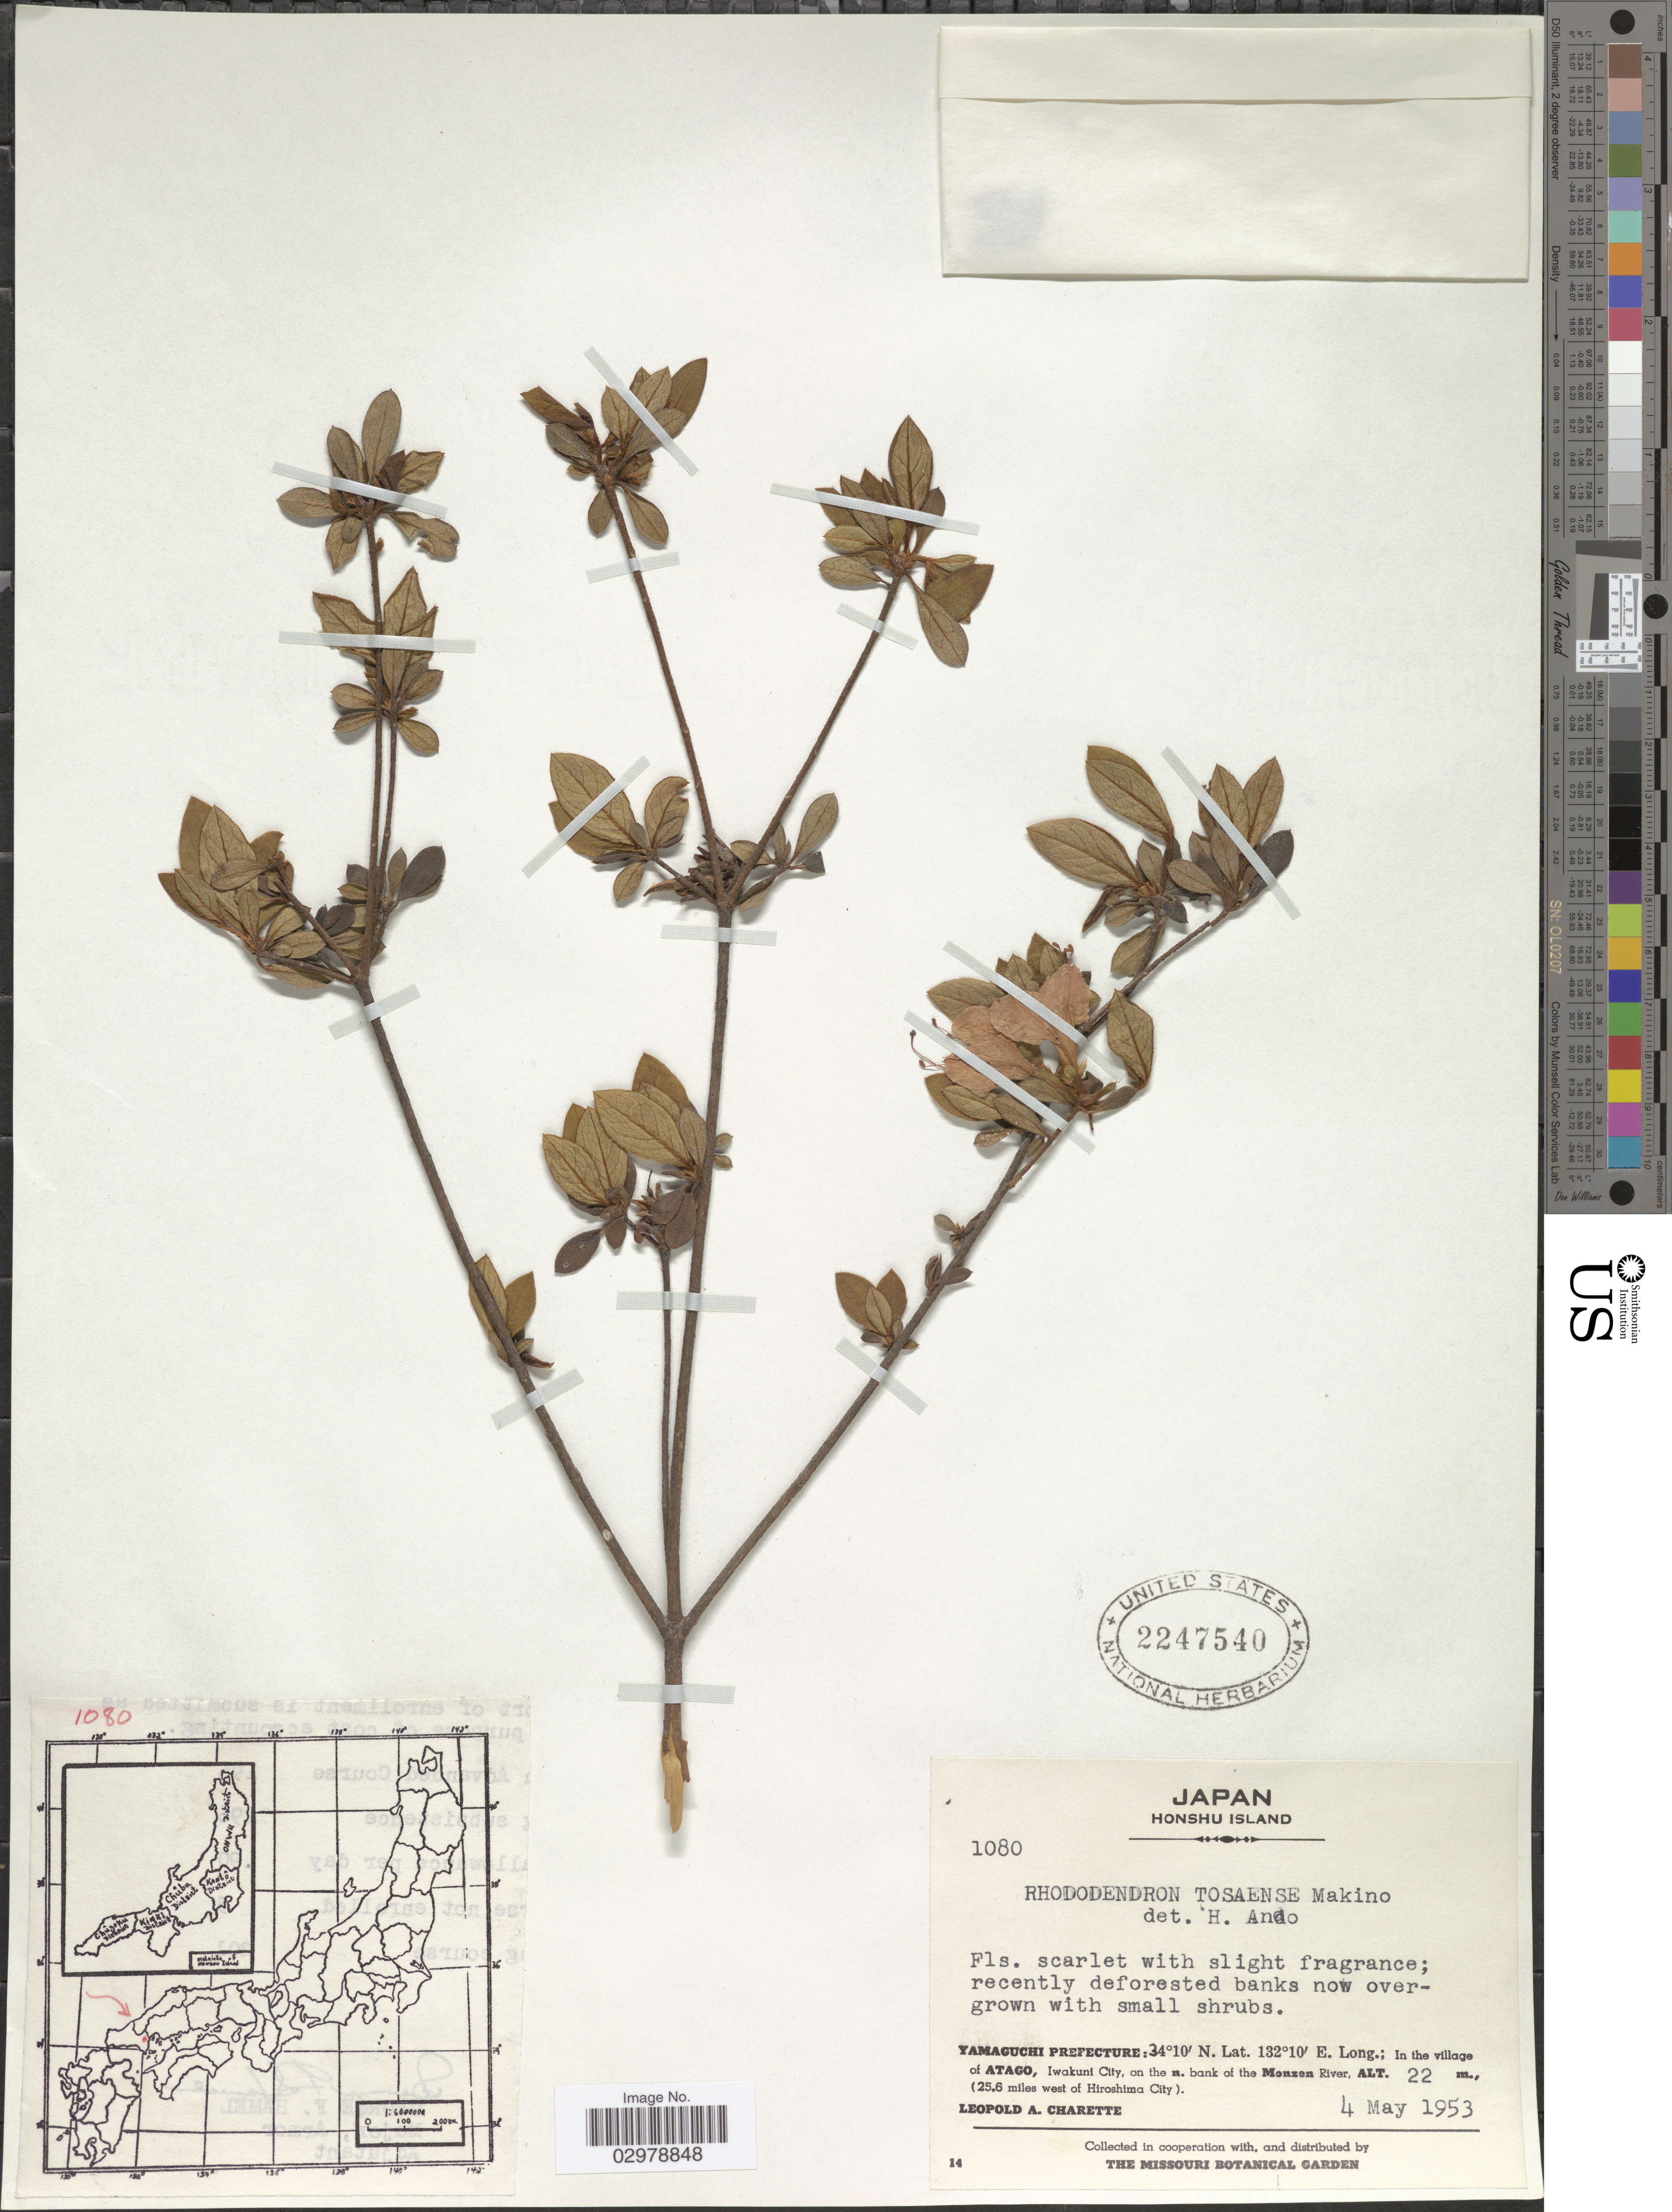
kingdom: Plantae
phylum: Tracheophyta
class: Magnoliopsida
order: Ericales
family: Ericaceae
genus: Rhododendron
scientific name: Rhododendron tosaense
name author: Makino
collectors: L. A. Charette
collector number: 1080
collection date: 1953-05-04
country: Japan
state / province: Yamaguti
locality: Honshu Island. Yamaguchi Prefecture: In the village of Atago, Iwakuni City, on the n. bank of Monzen River. (25.6 miles west of Hiroshima City)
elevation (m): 22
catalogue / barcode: US 2247540